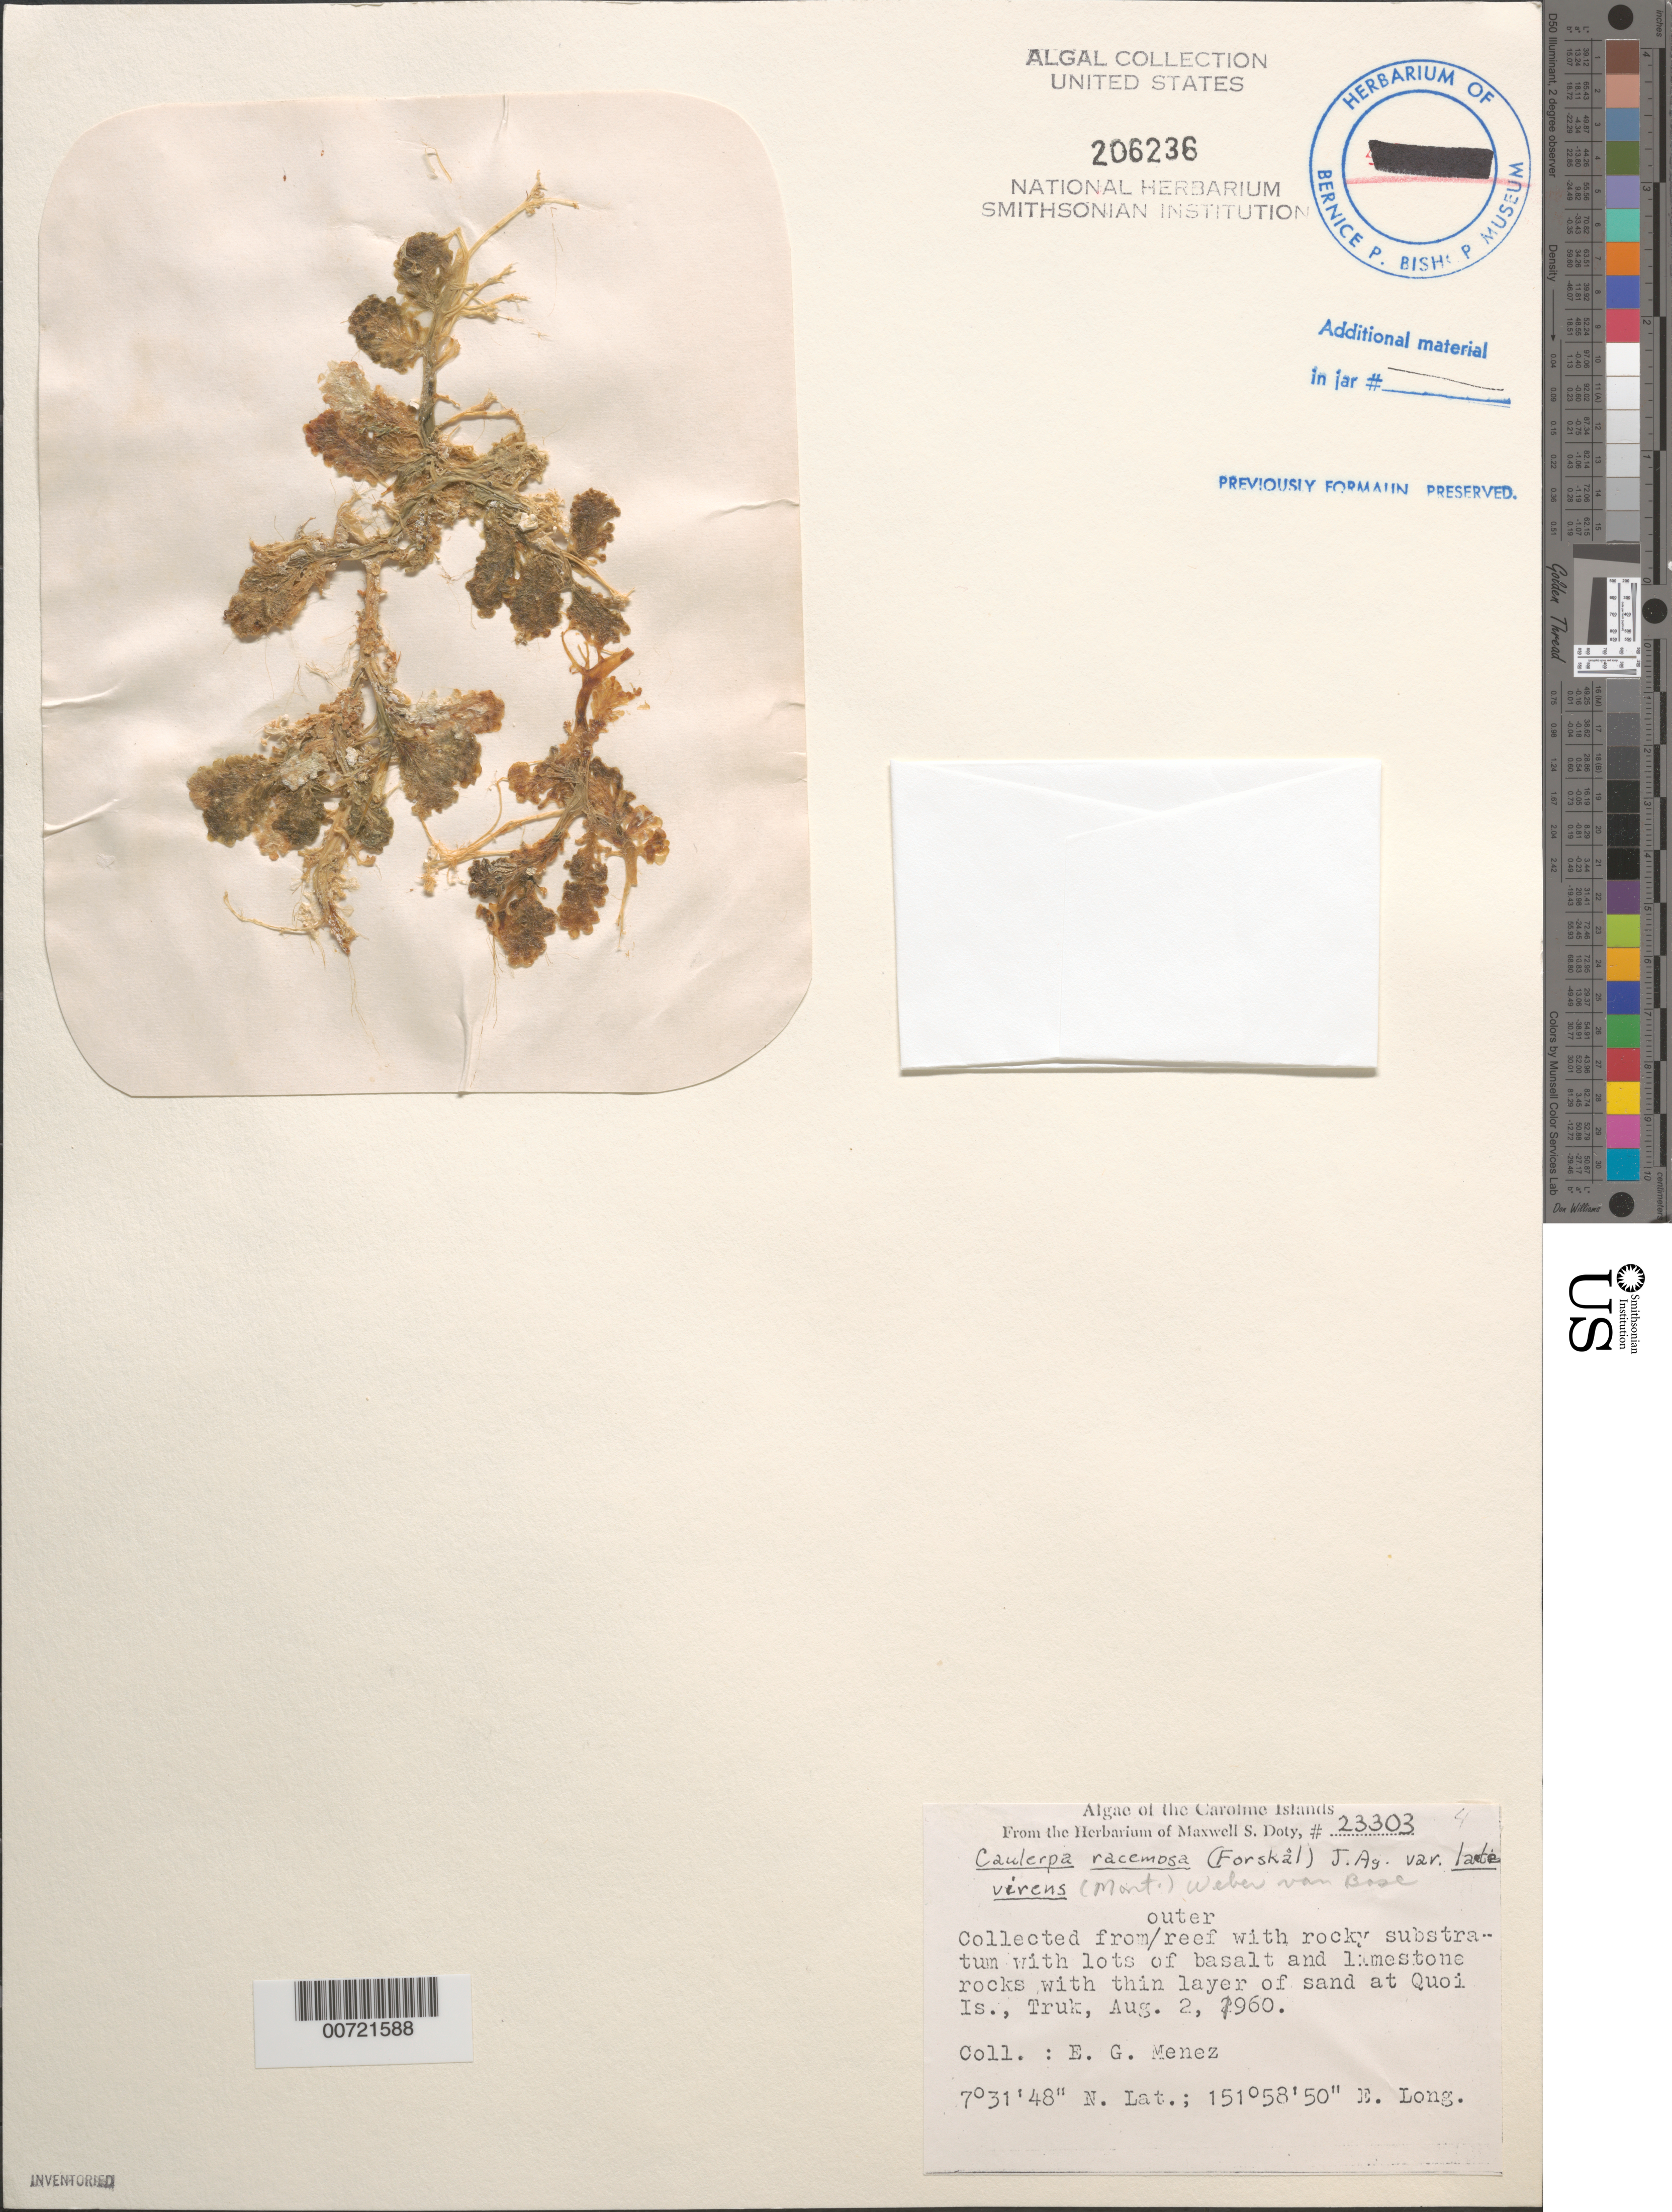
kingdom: Plantae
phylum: Chlorophyta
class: Ulvophyceae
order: Bryopsidales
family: Caulerpaceae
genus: Caulerpa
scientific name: Caulerpa racemosa var. laetevirens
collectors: Meñez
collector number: MSD 23303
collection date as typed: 02 Aug 1960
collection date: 1960-08-02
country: Micronesia, Federated States of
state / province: Truk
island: Truk (Chuuk) Is.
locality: Quoi Islet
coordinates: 7 31' 48" N, 151 58' 50" E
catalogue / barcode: US 206236